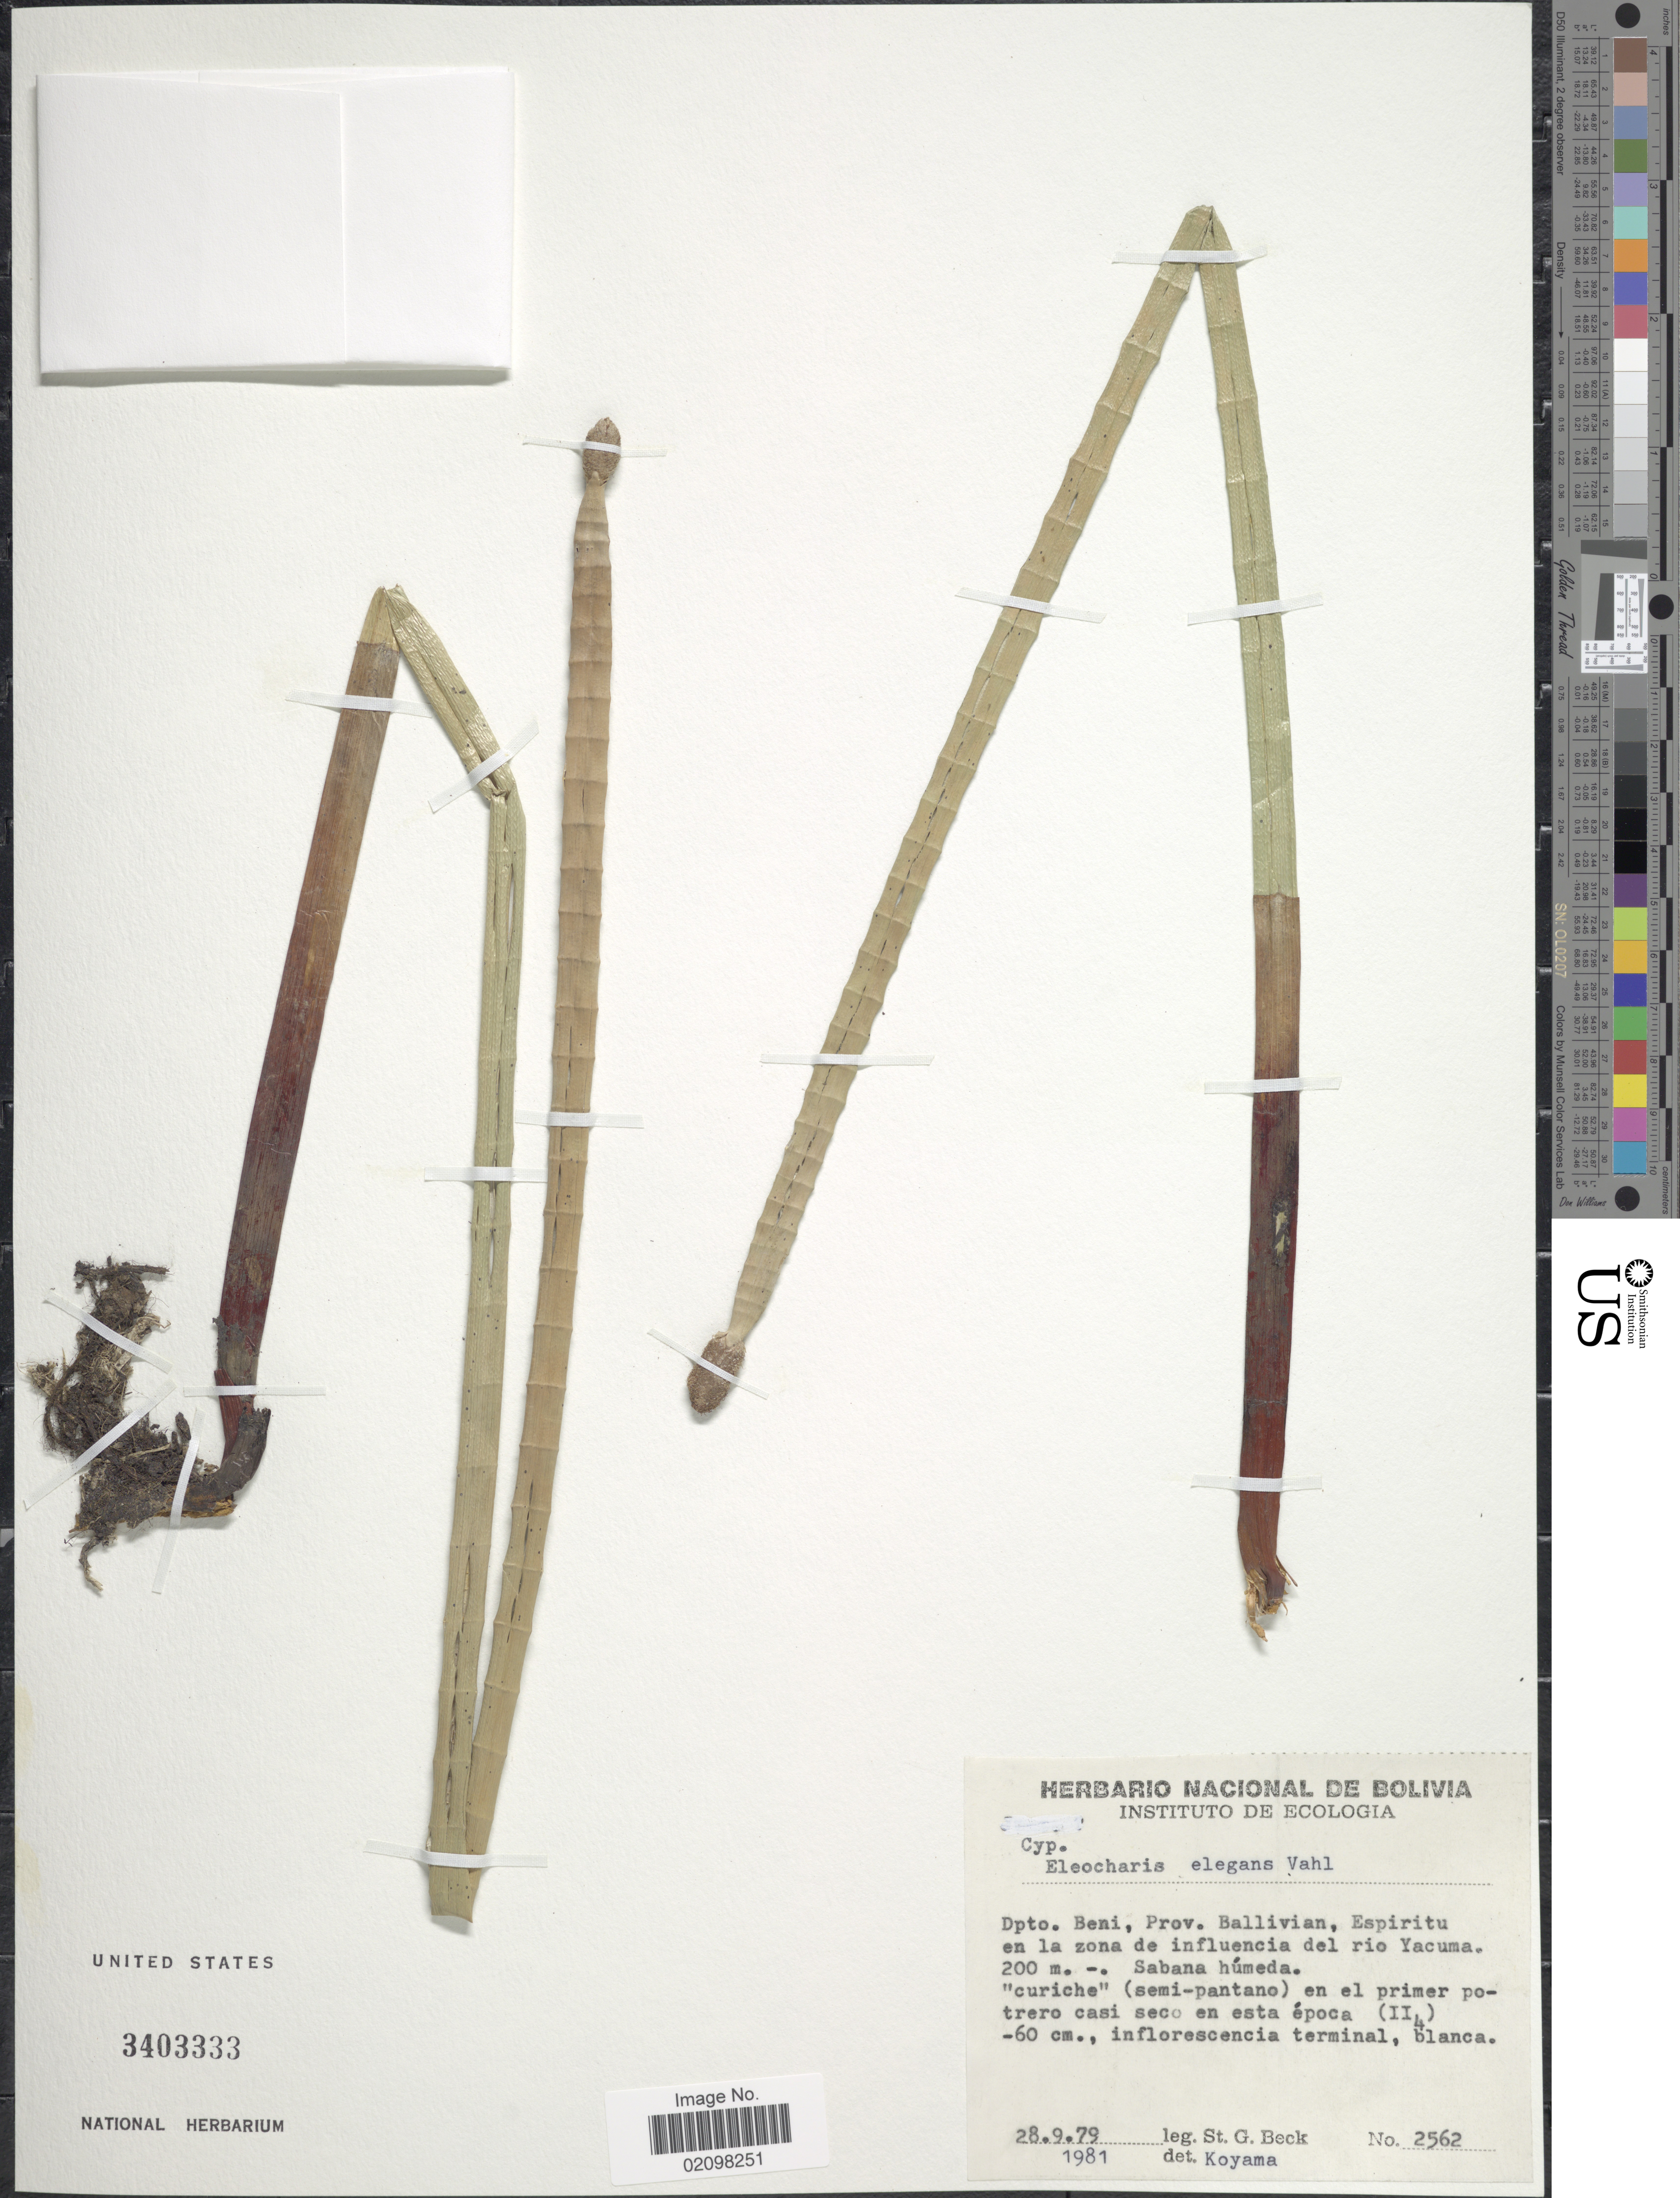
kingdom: Plantae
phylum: Tracheophyta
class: Liliopsida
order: Poales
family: Cyperaceae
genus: Eleocharis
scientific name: Eleocharis elegans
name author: (Kunth) Roem. & Schult.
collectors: S. G. Beck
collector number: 2562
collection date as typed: Transcribed d/m/y: 28/9/79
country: Bolivia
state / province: Beni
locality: Prov. Ballivian, Espiritu en la zona de influencia del rio Yacuma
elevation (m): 200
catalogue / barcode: US 3403333